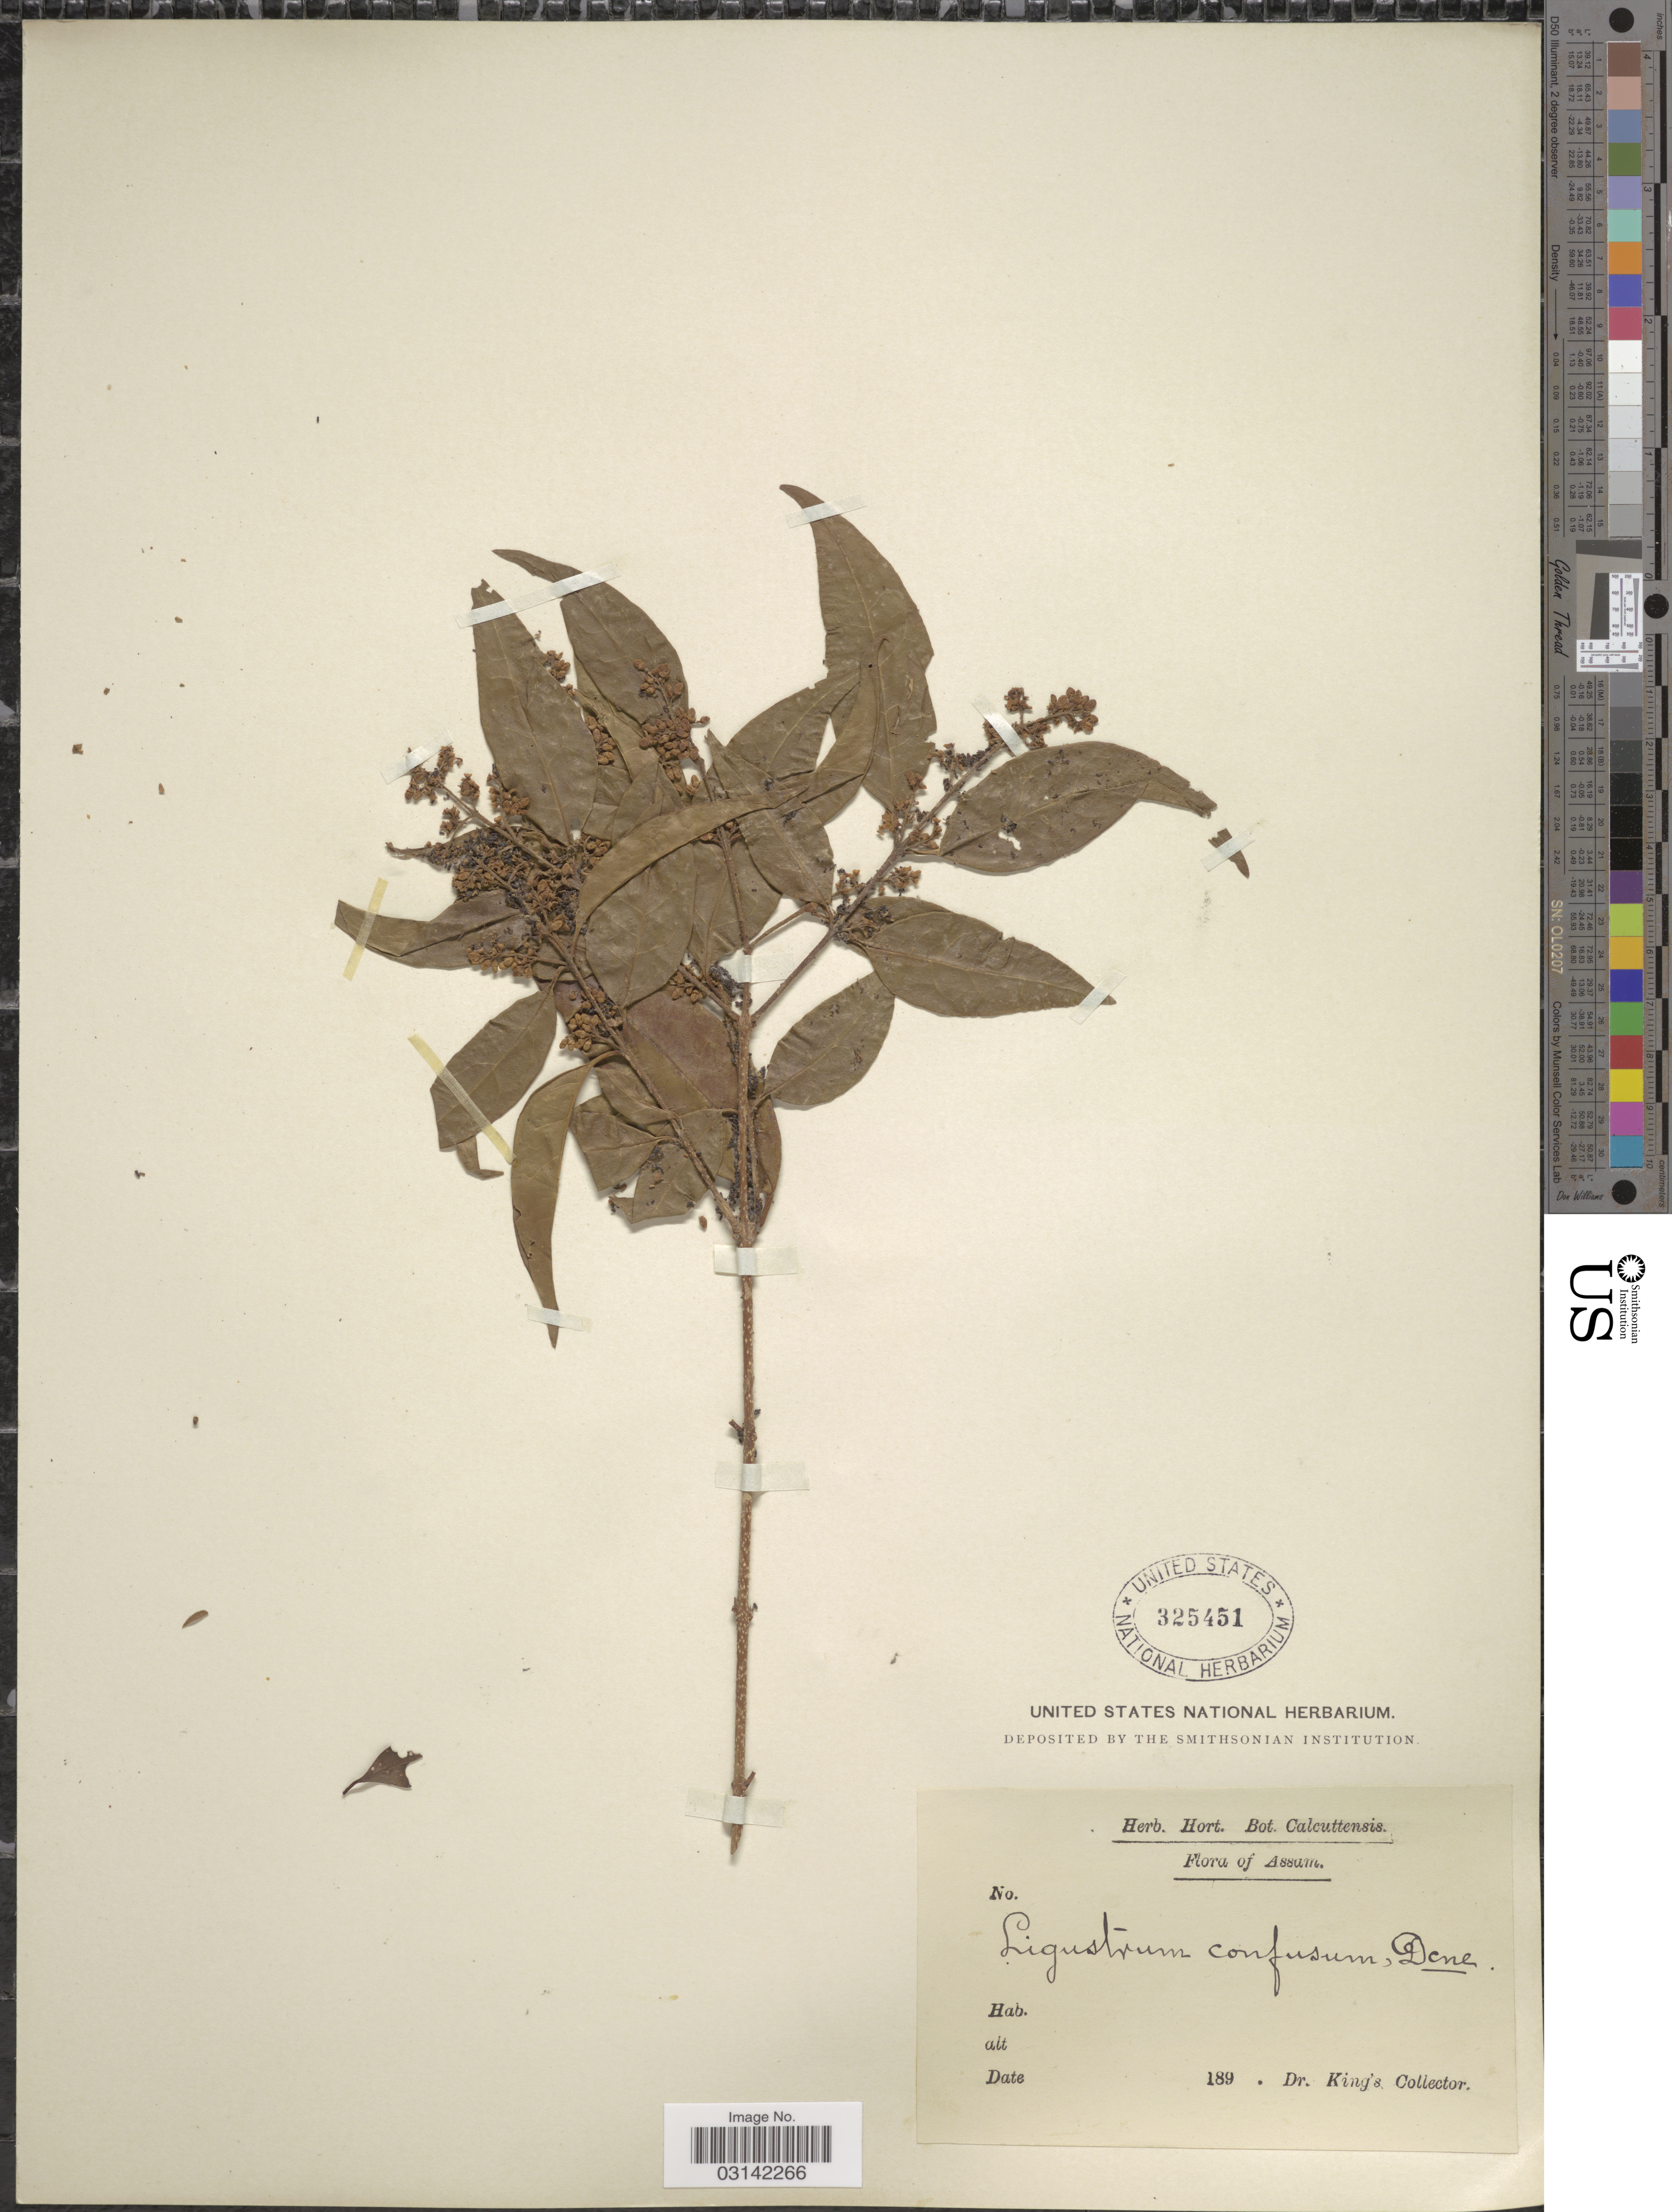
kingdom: Plantae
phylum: Tracheophyta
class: Magnoliopsida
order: Lamiales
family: Oleaceae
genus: Ligustrum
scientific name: Ligustrum confusum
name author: Decne.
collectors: Dr. King's collector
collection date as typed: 189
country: India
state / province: Assam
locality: Assam.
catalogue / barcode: US 325451